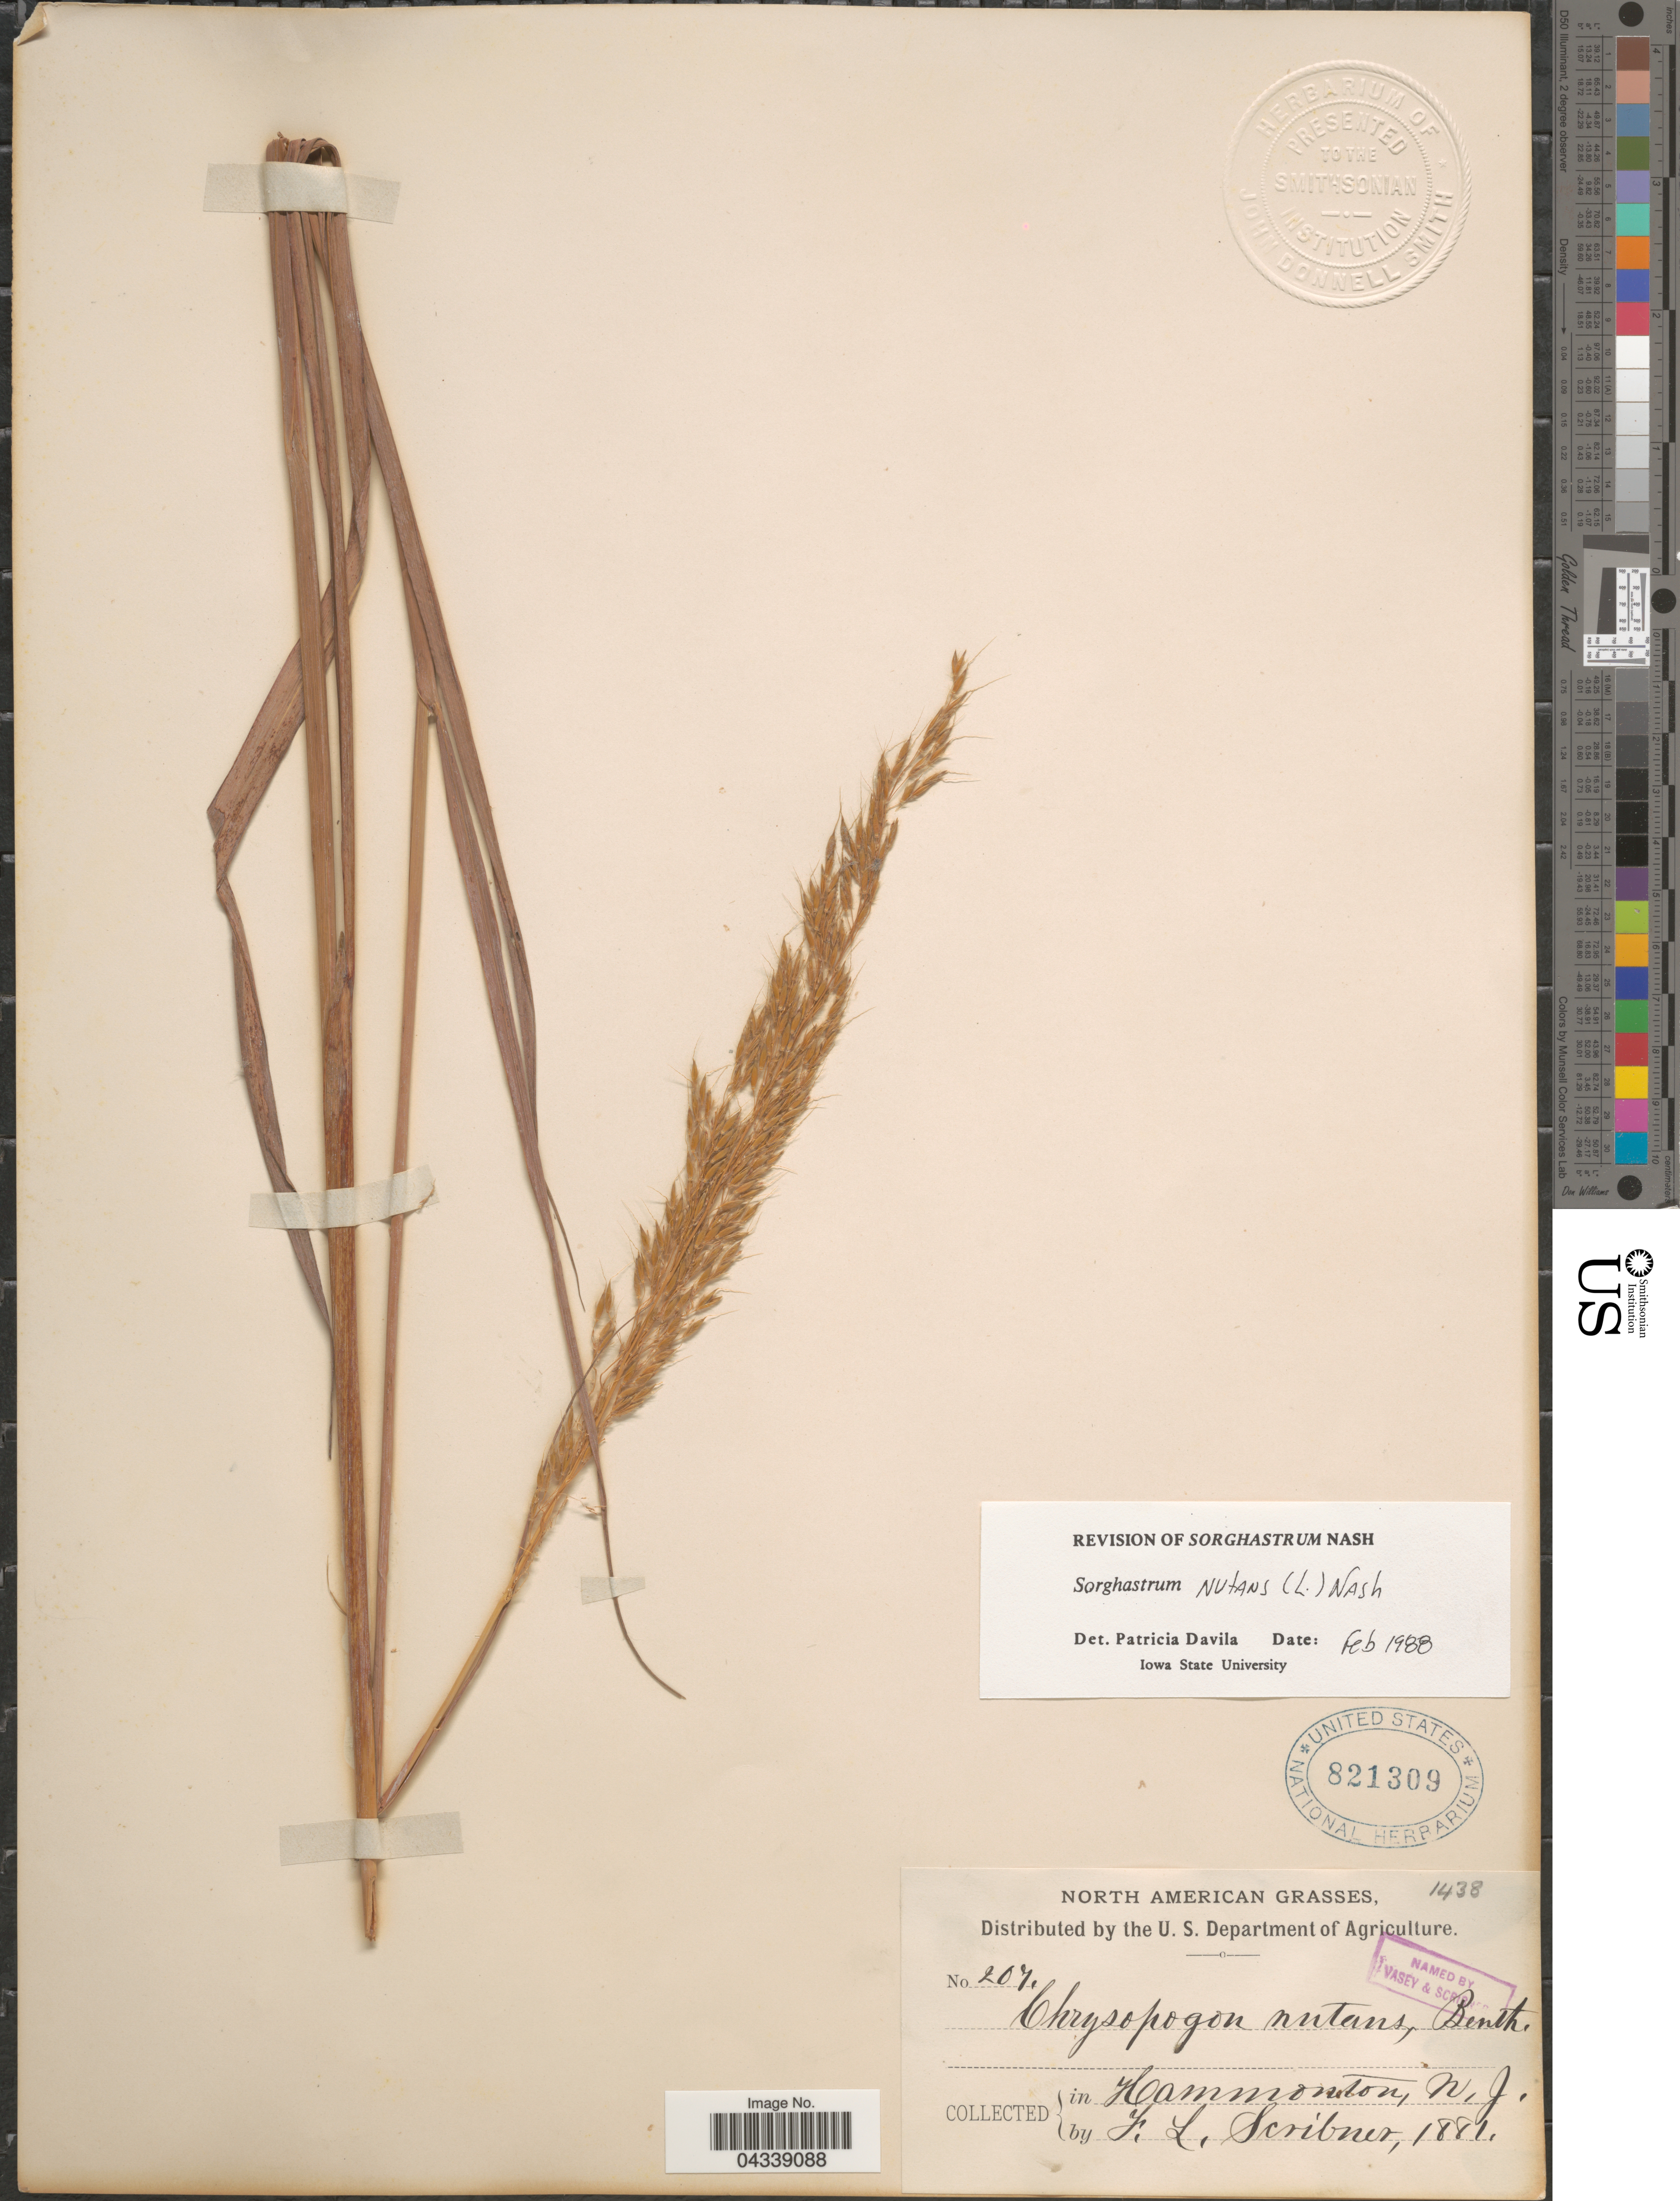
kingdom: Plantae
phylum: Tracheophyta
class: Liliopsida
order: Poales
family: Poaceae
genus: Sorghastrum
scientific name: Sorghastrum nutans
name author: (L.) Nash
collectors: F. L. Scribner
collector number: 207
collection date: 1881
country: United States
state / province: New Jersey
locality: Hammonton.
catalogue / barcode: US 821309